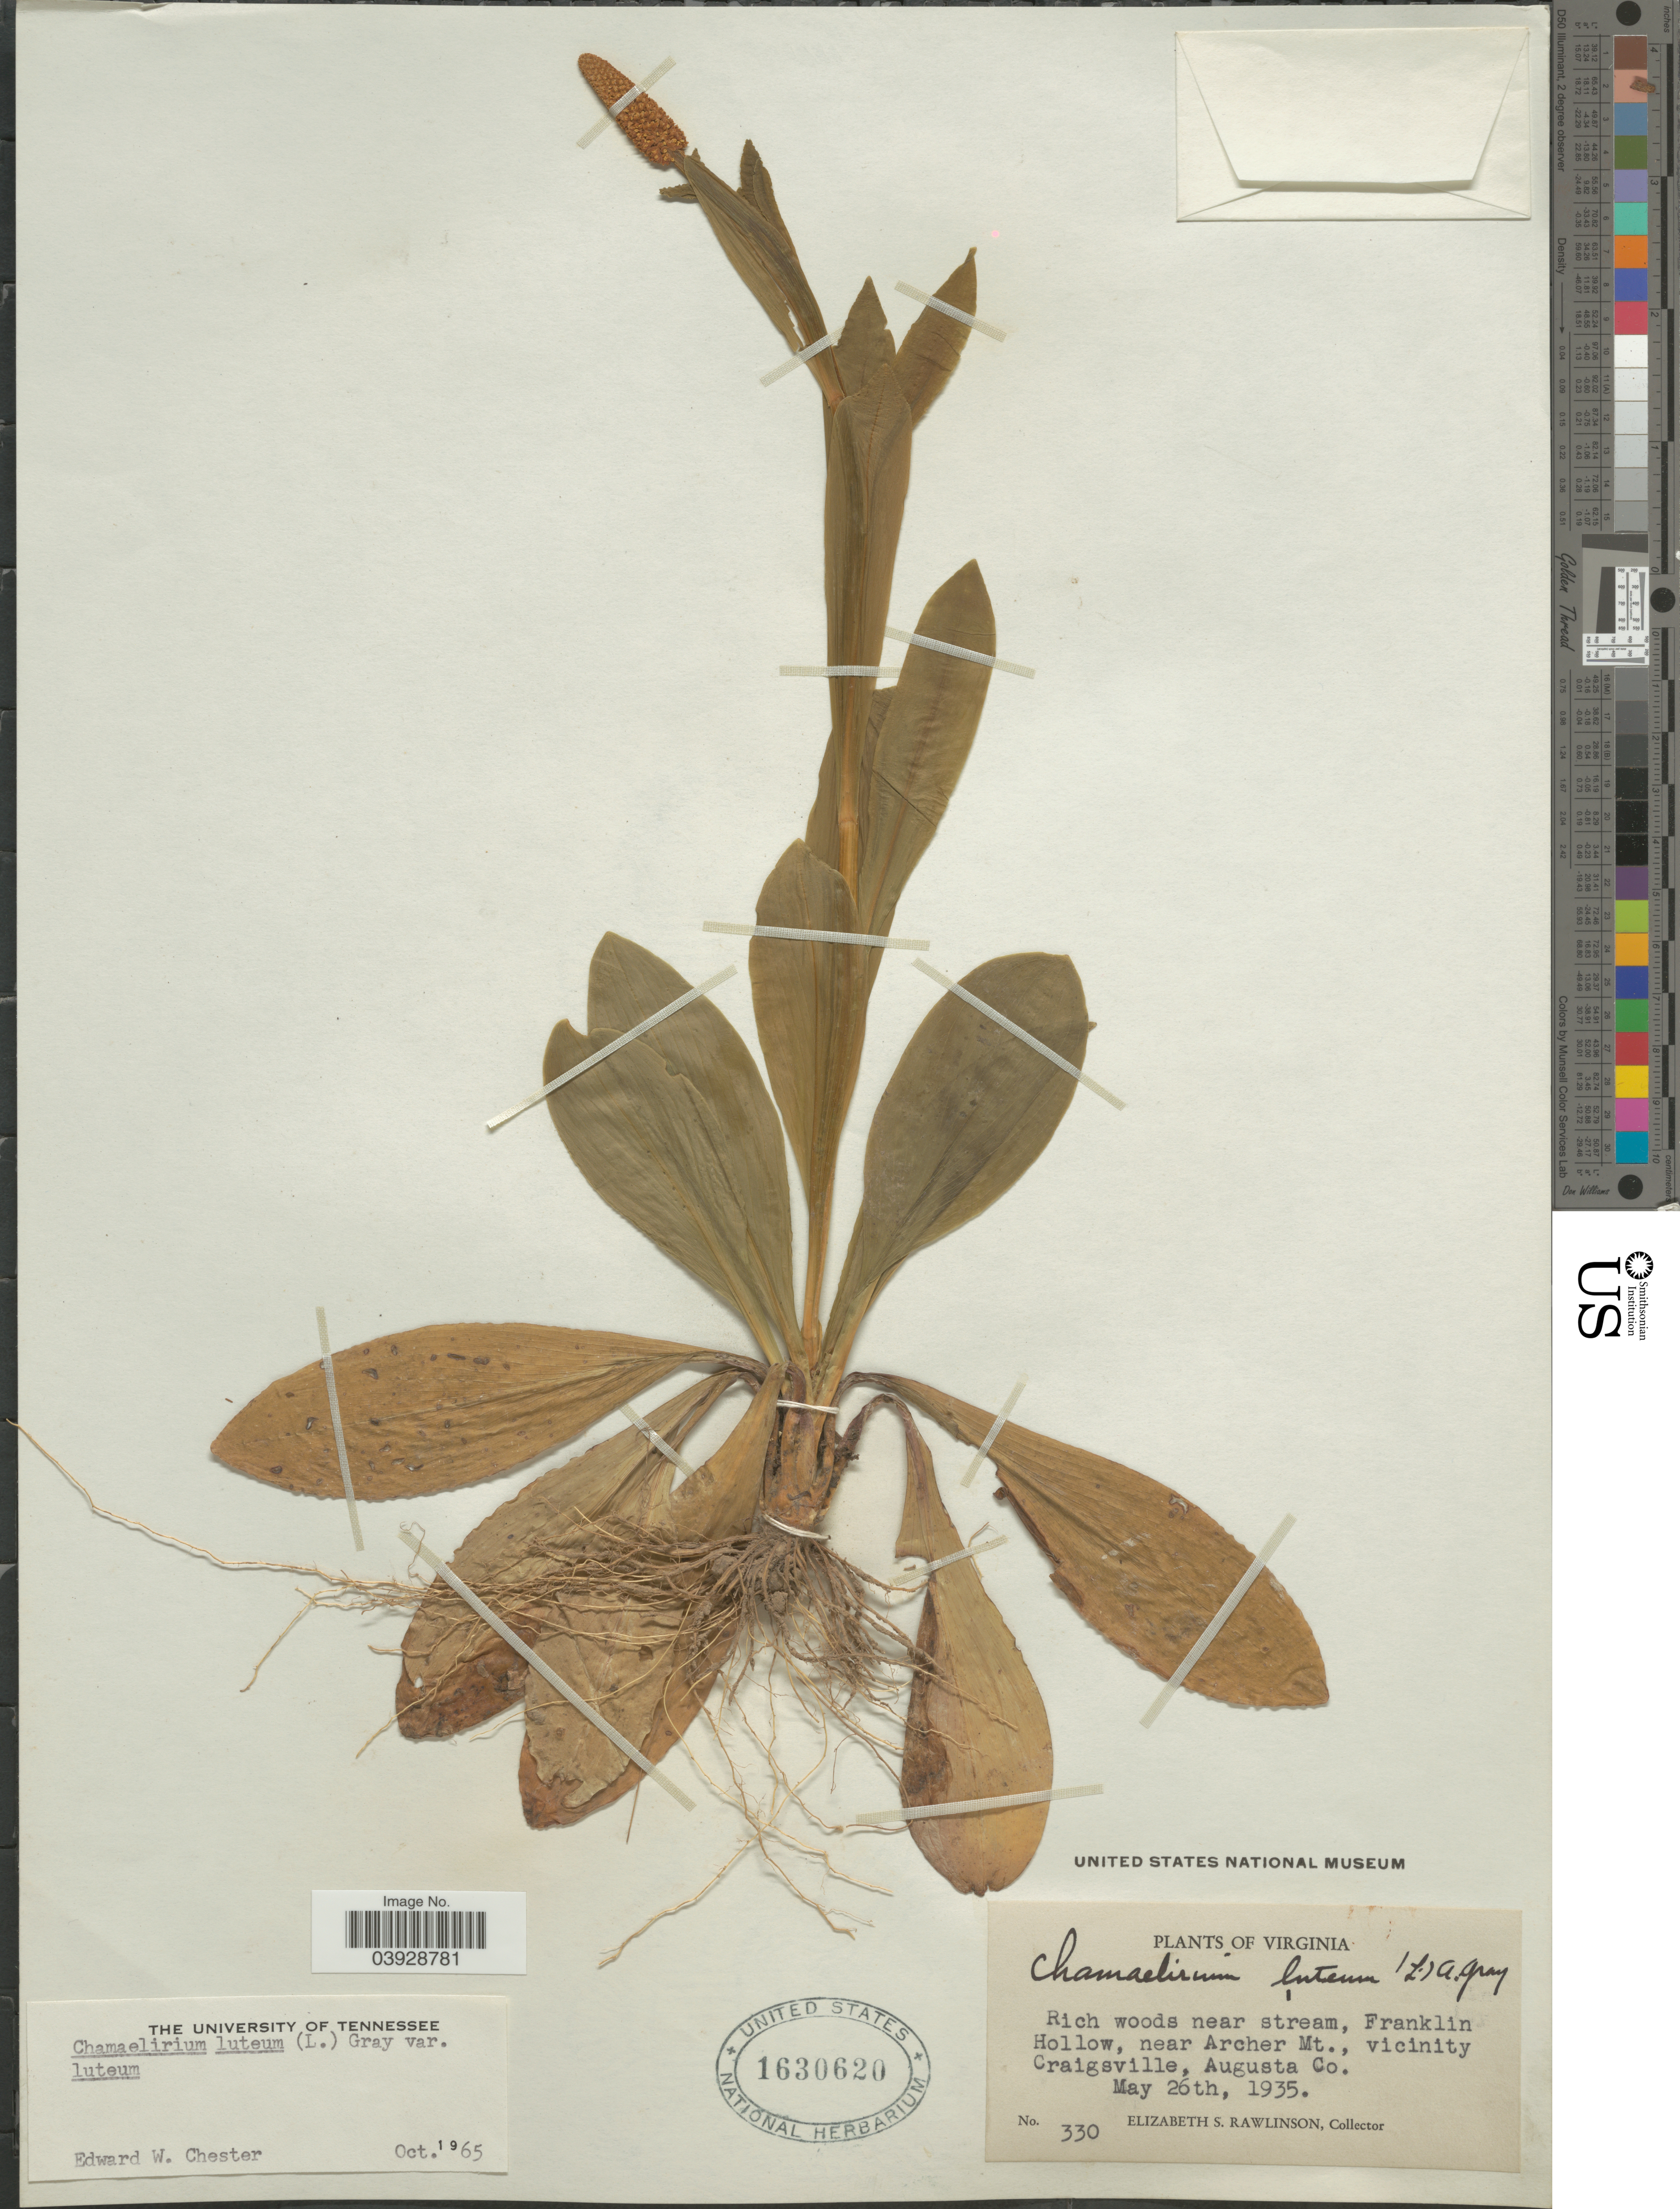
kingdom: Plantae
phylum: Tracheophyta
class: Liliopsida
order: Liliales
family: Melanthiaceae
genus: Chamaelirium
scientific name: Chamaelirium luteum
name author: (L.) A. Gray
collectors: E. S. Rawlinson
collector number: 330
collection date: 1935-05-26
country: United States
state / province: Virginia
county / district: Augusta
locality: Rich woods near stream, Franklin Hollow, near Archer Mt., vicinity Craigsville, Augusta Co.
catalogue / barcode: US 1630620